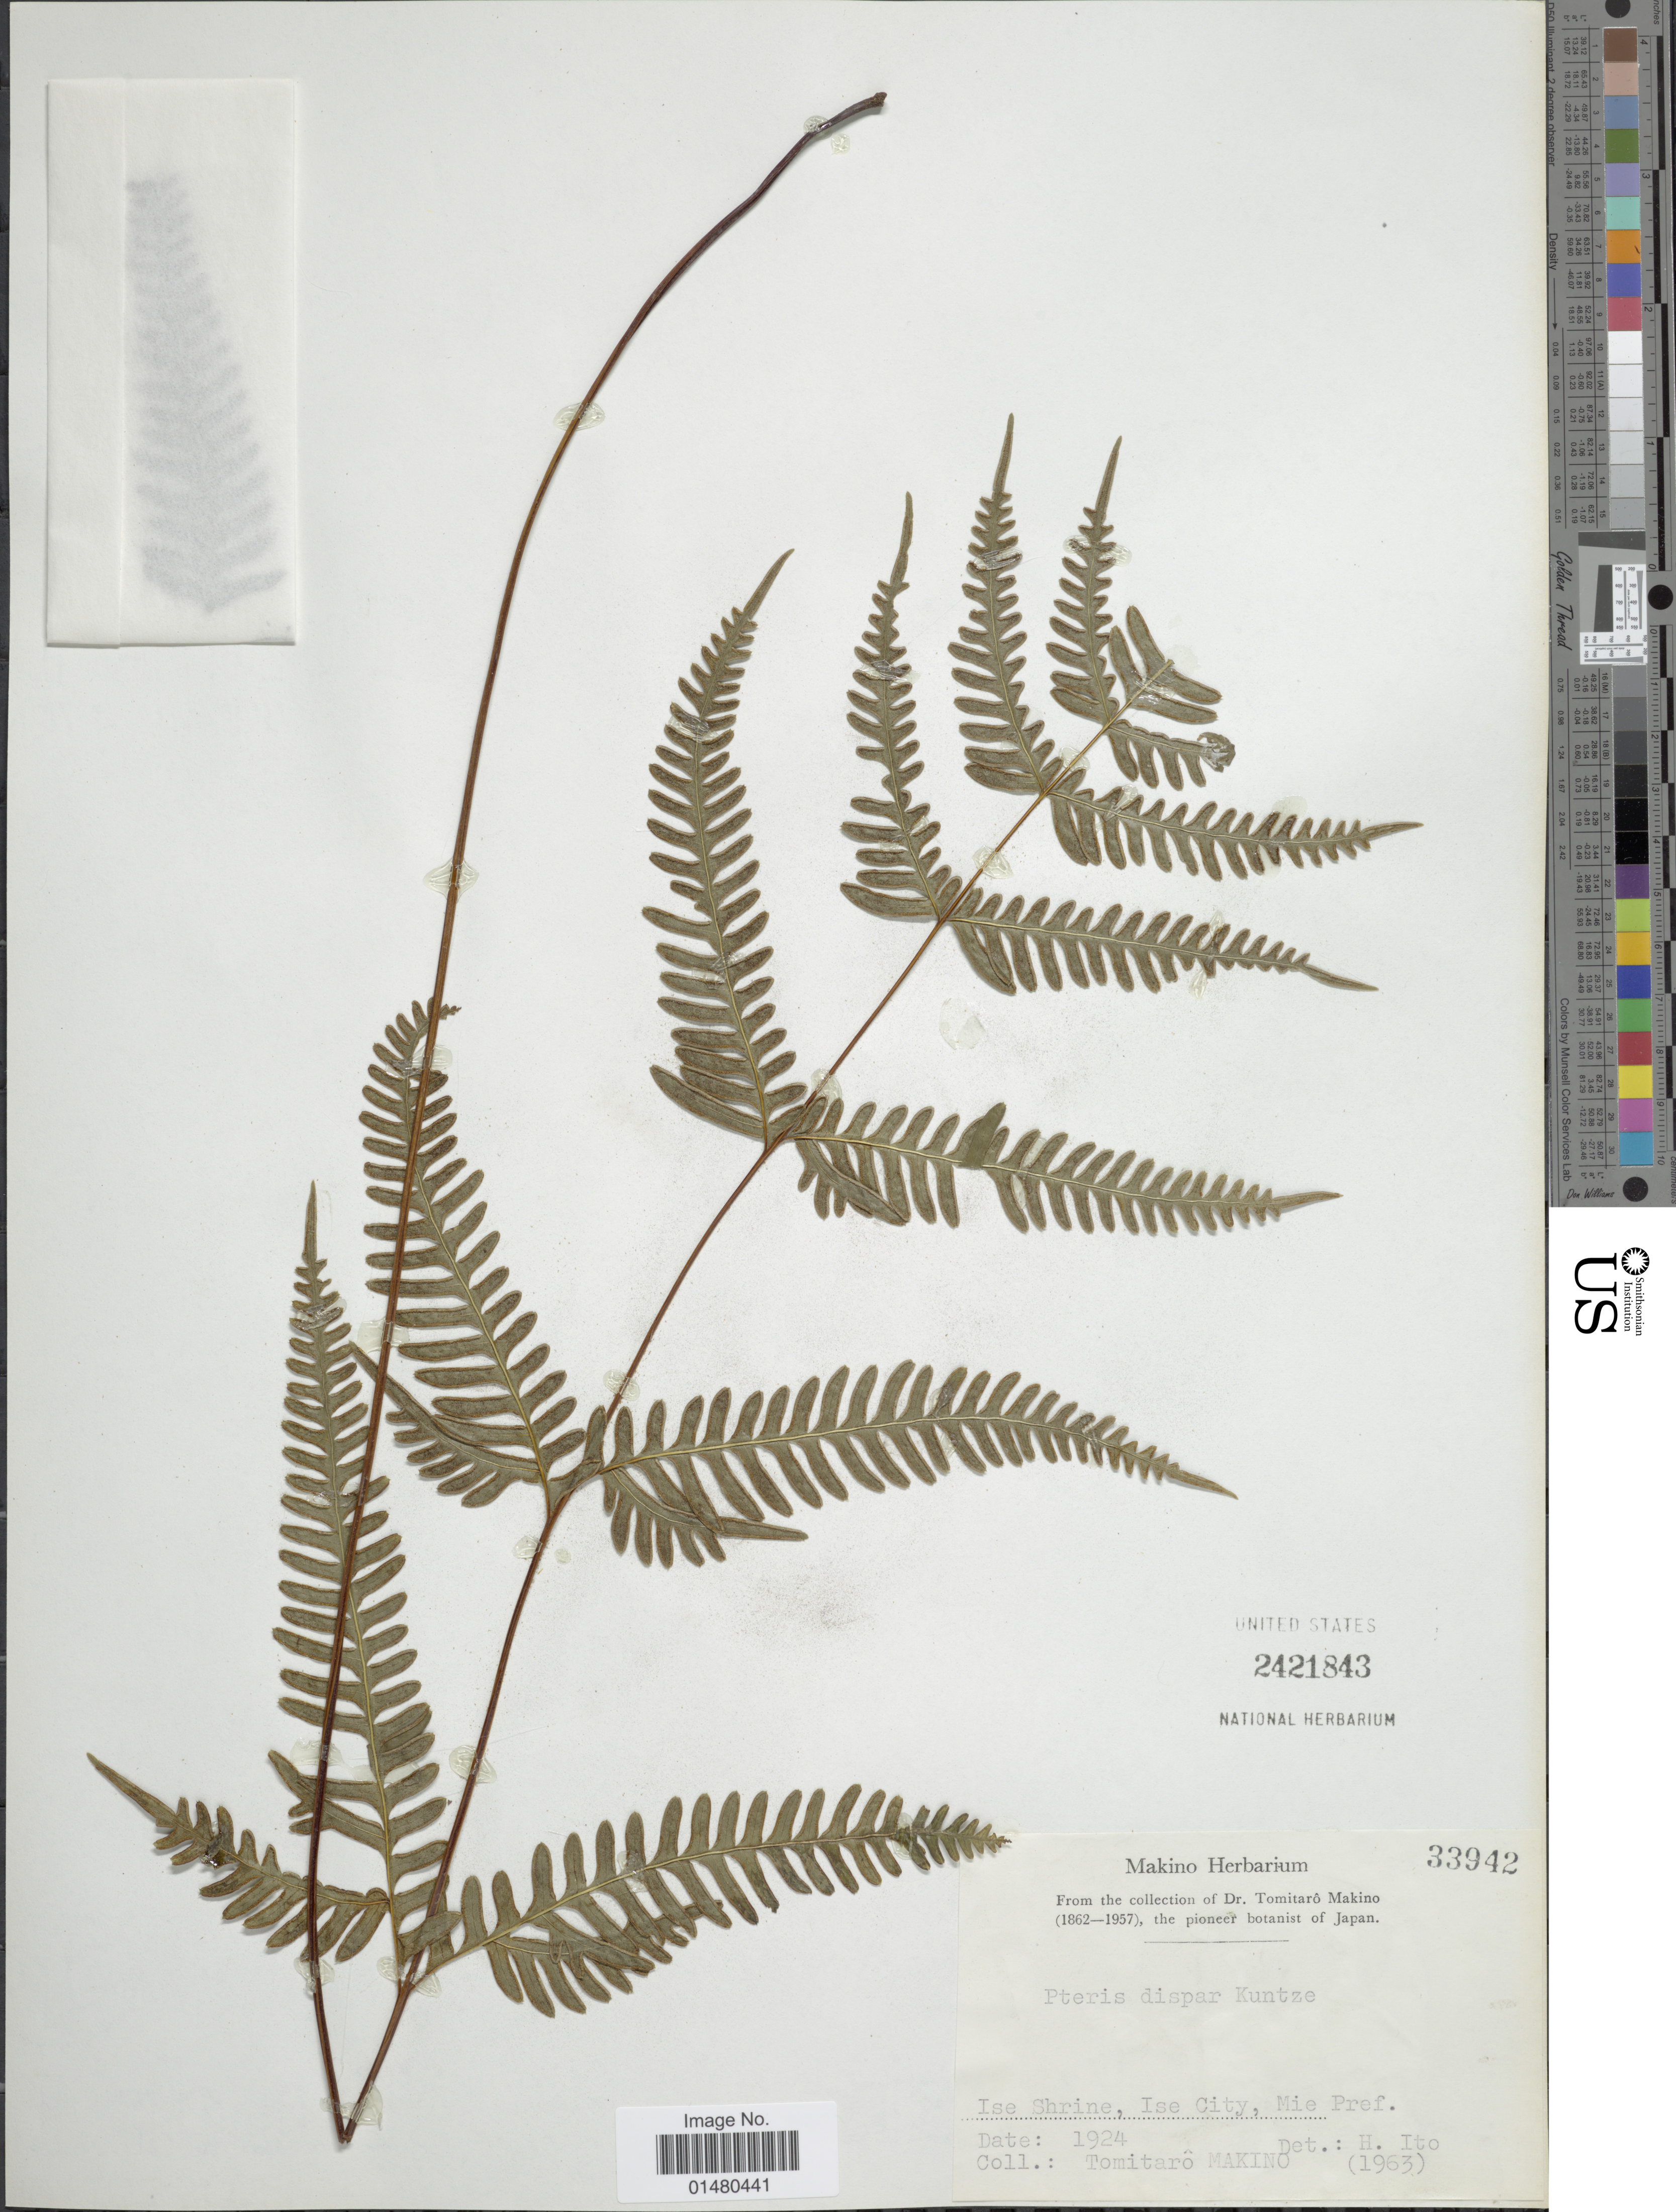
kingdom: Plantae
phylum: Tracheophyta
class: Polypodiopsida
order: Polypodiales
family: Pteridaceae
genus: Pteris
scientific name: Pteris dispar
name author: Kunze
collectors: T. Makino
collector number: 33942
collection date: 1924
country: Japan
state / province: Mie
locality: Ise Shrine, Ise City, Mie Pref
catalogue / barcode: US 2421843